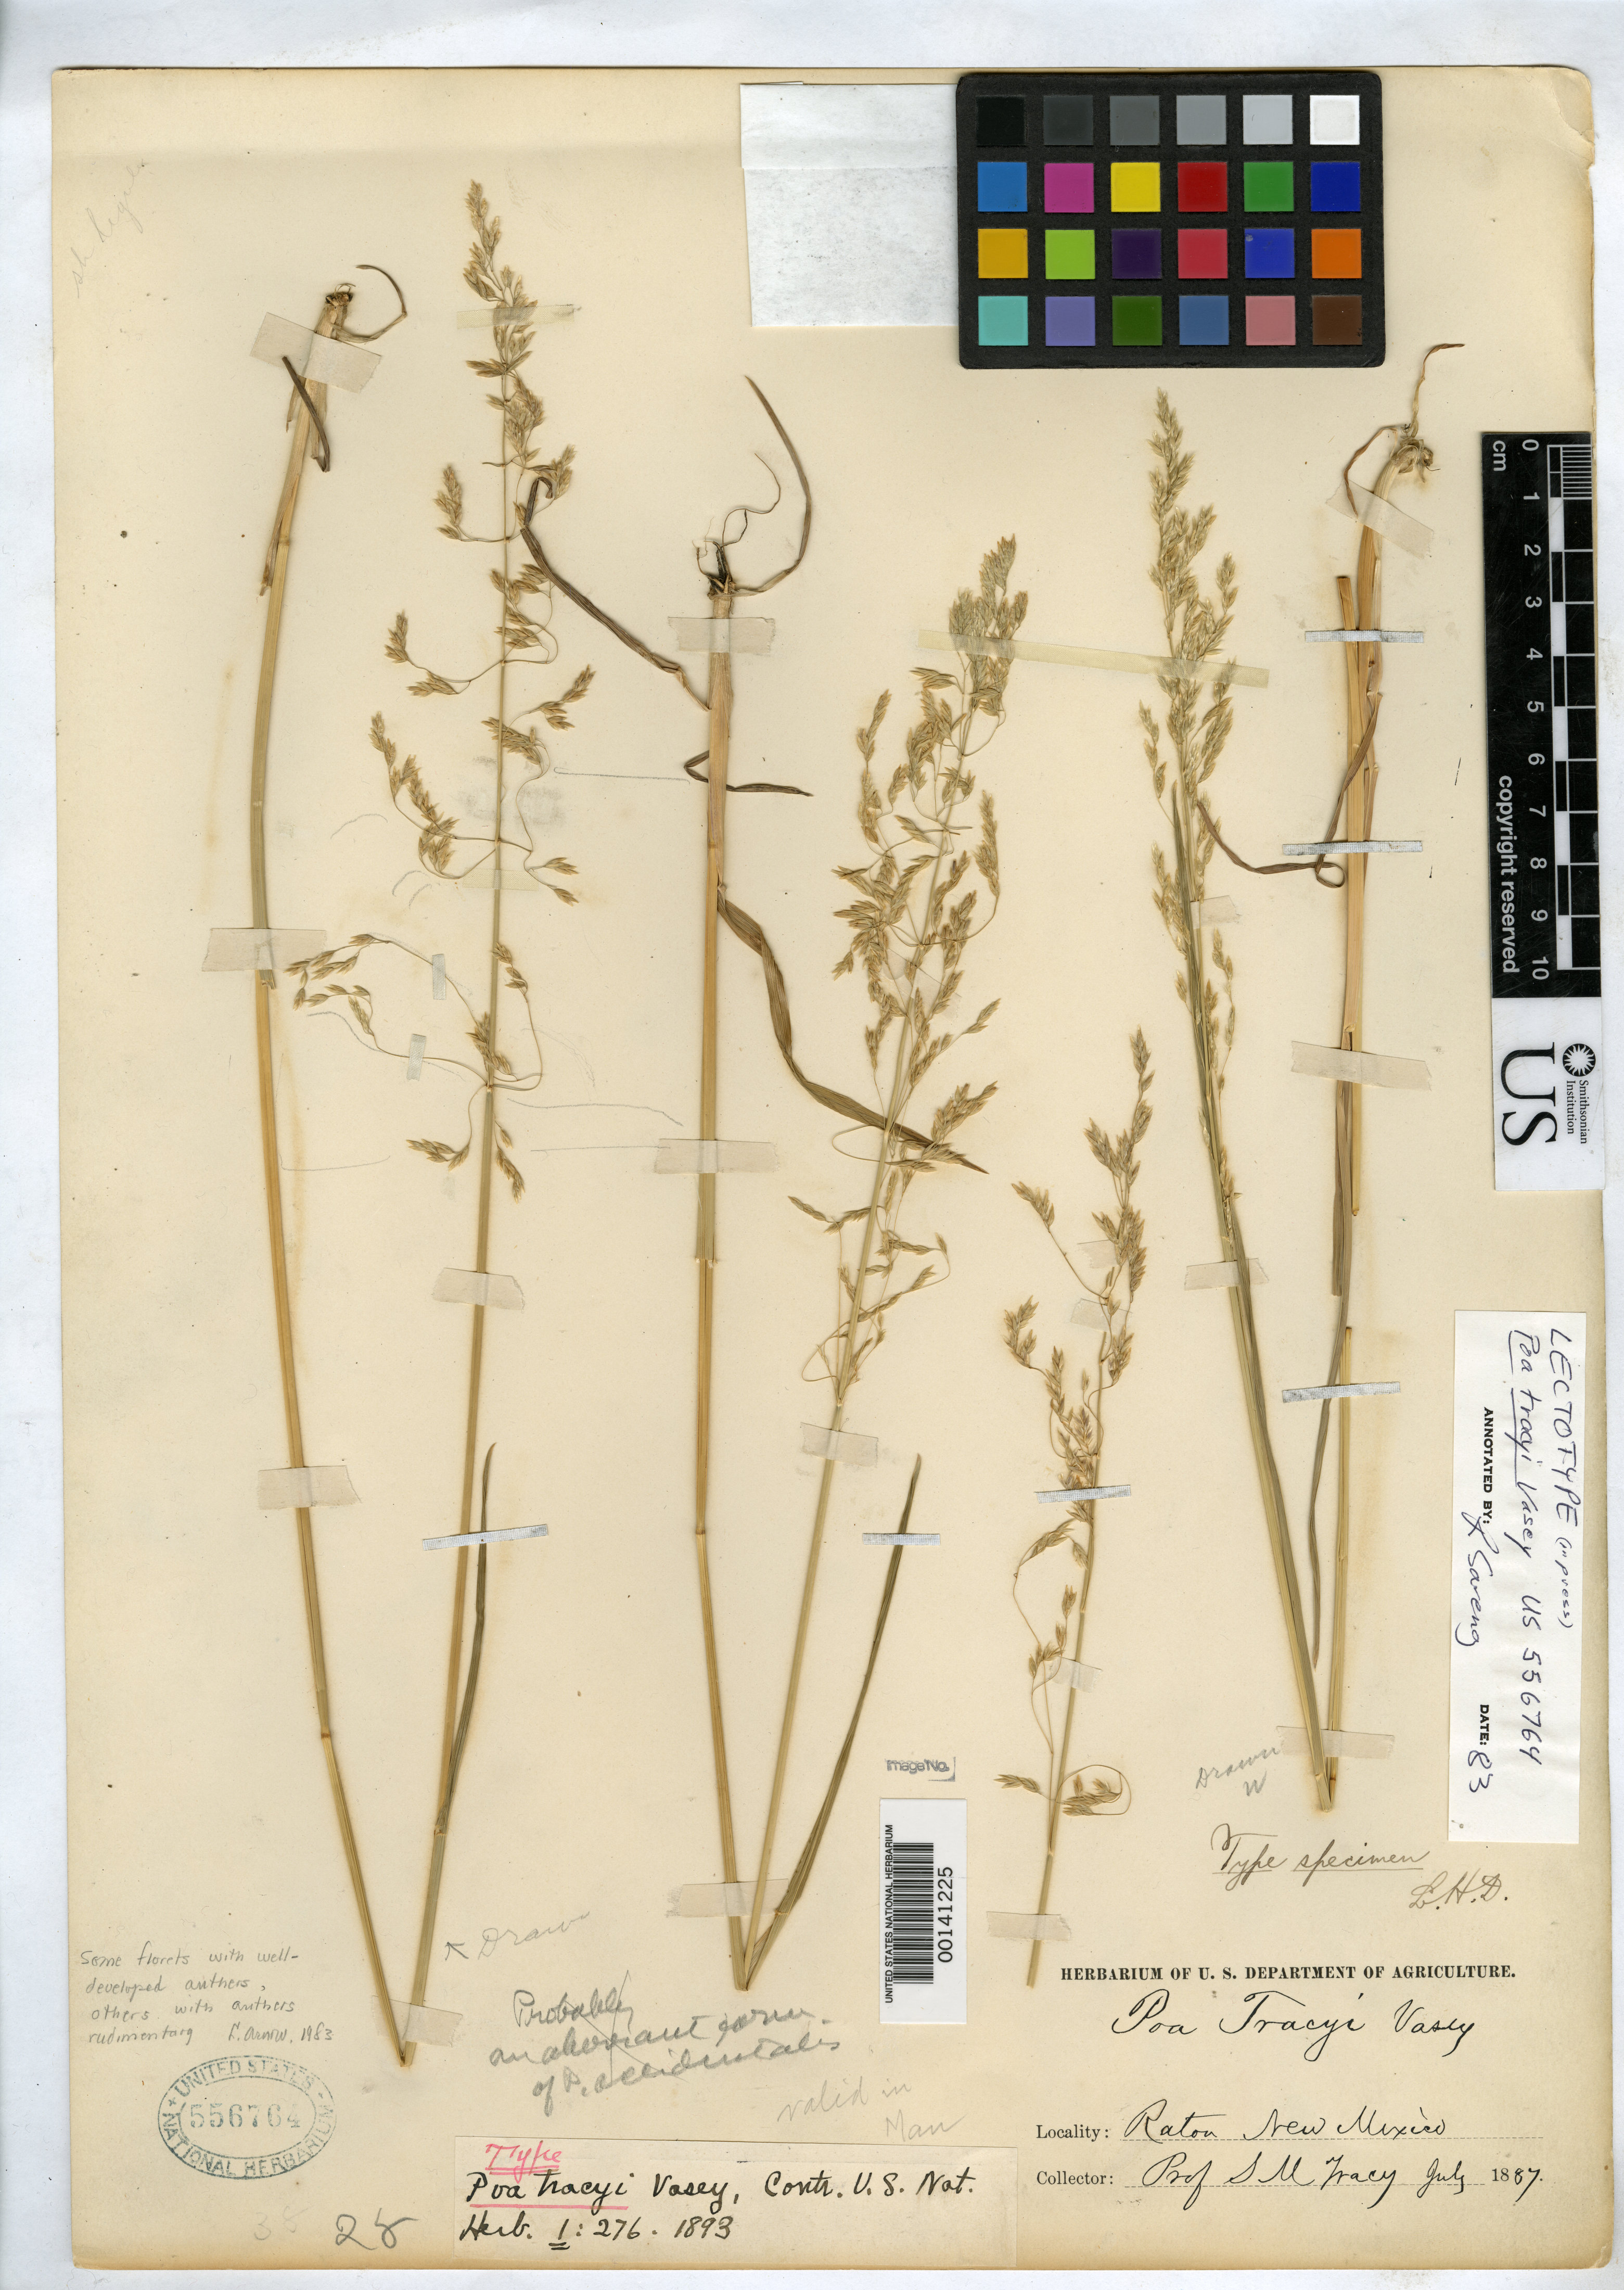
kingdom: Plantae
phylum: Tracheophyta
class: Liliopsida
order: Poales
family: Poaceae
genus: Poa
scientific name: Poa tracyi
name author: Vasey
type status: Lectotype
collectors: S. M. Tracy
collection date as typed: Jul 1887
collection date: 1887-07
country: United States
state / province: New Mexico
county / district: Colfax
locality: Near Raton.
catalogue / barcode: US 556764